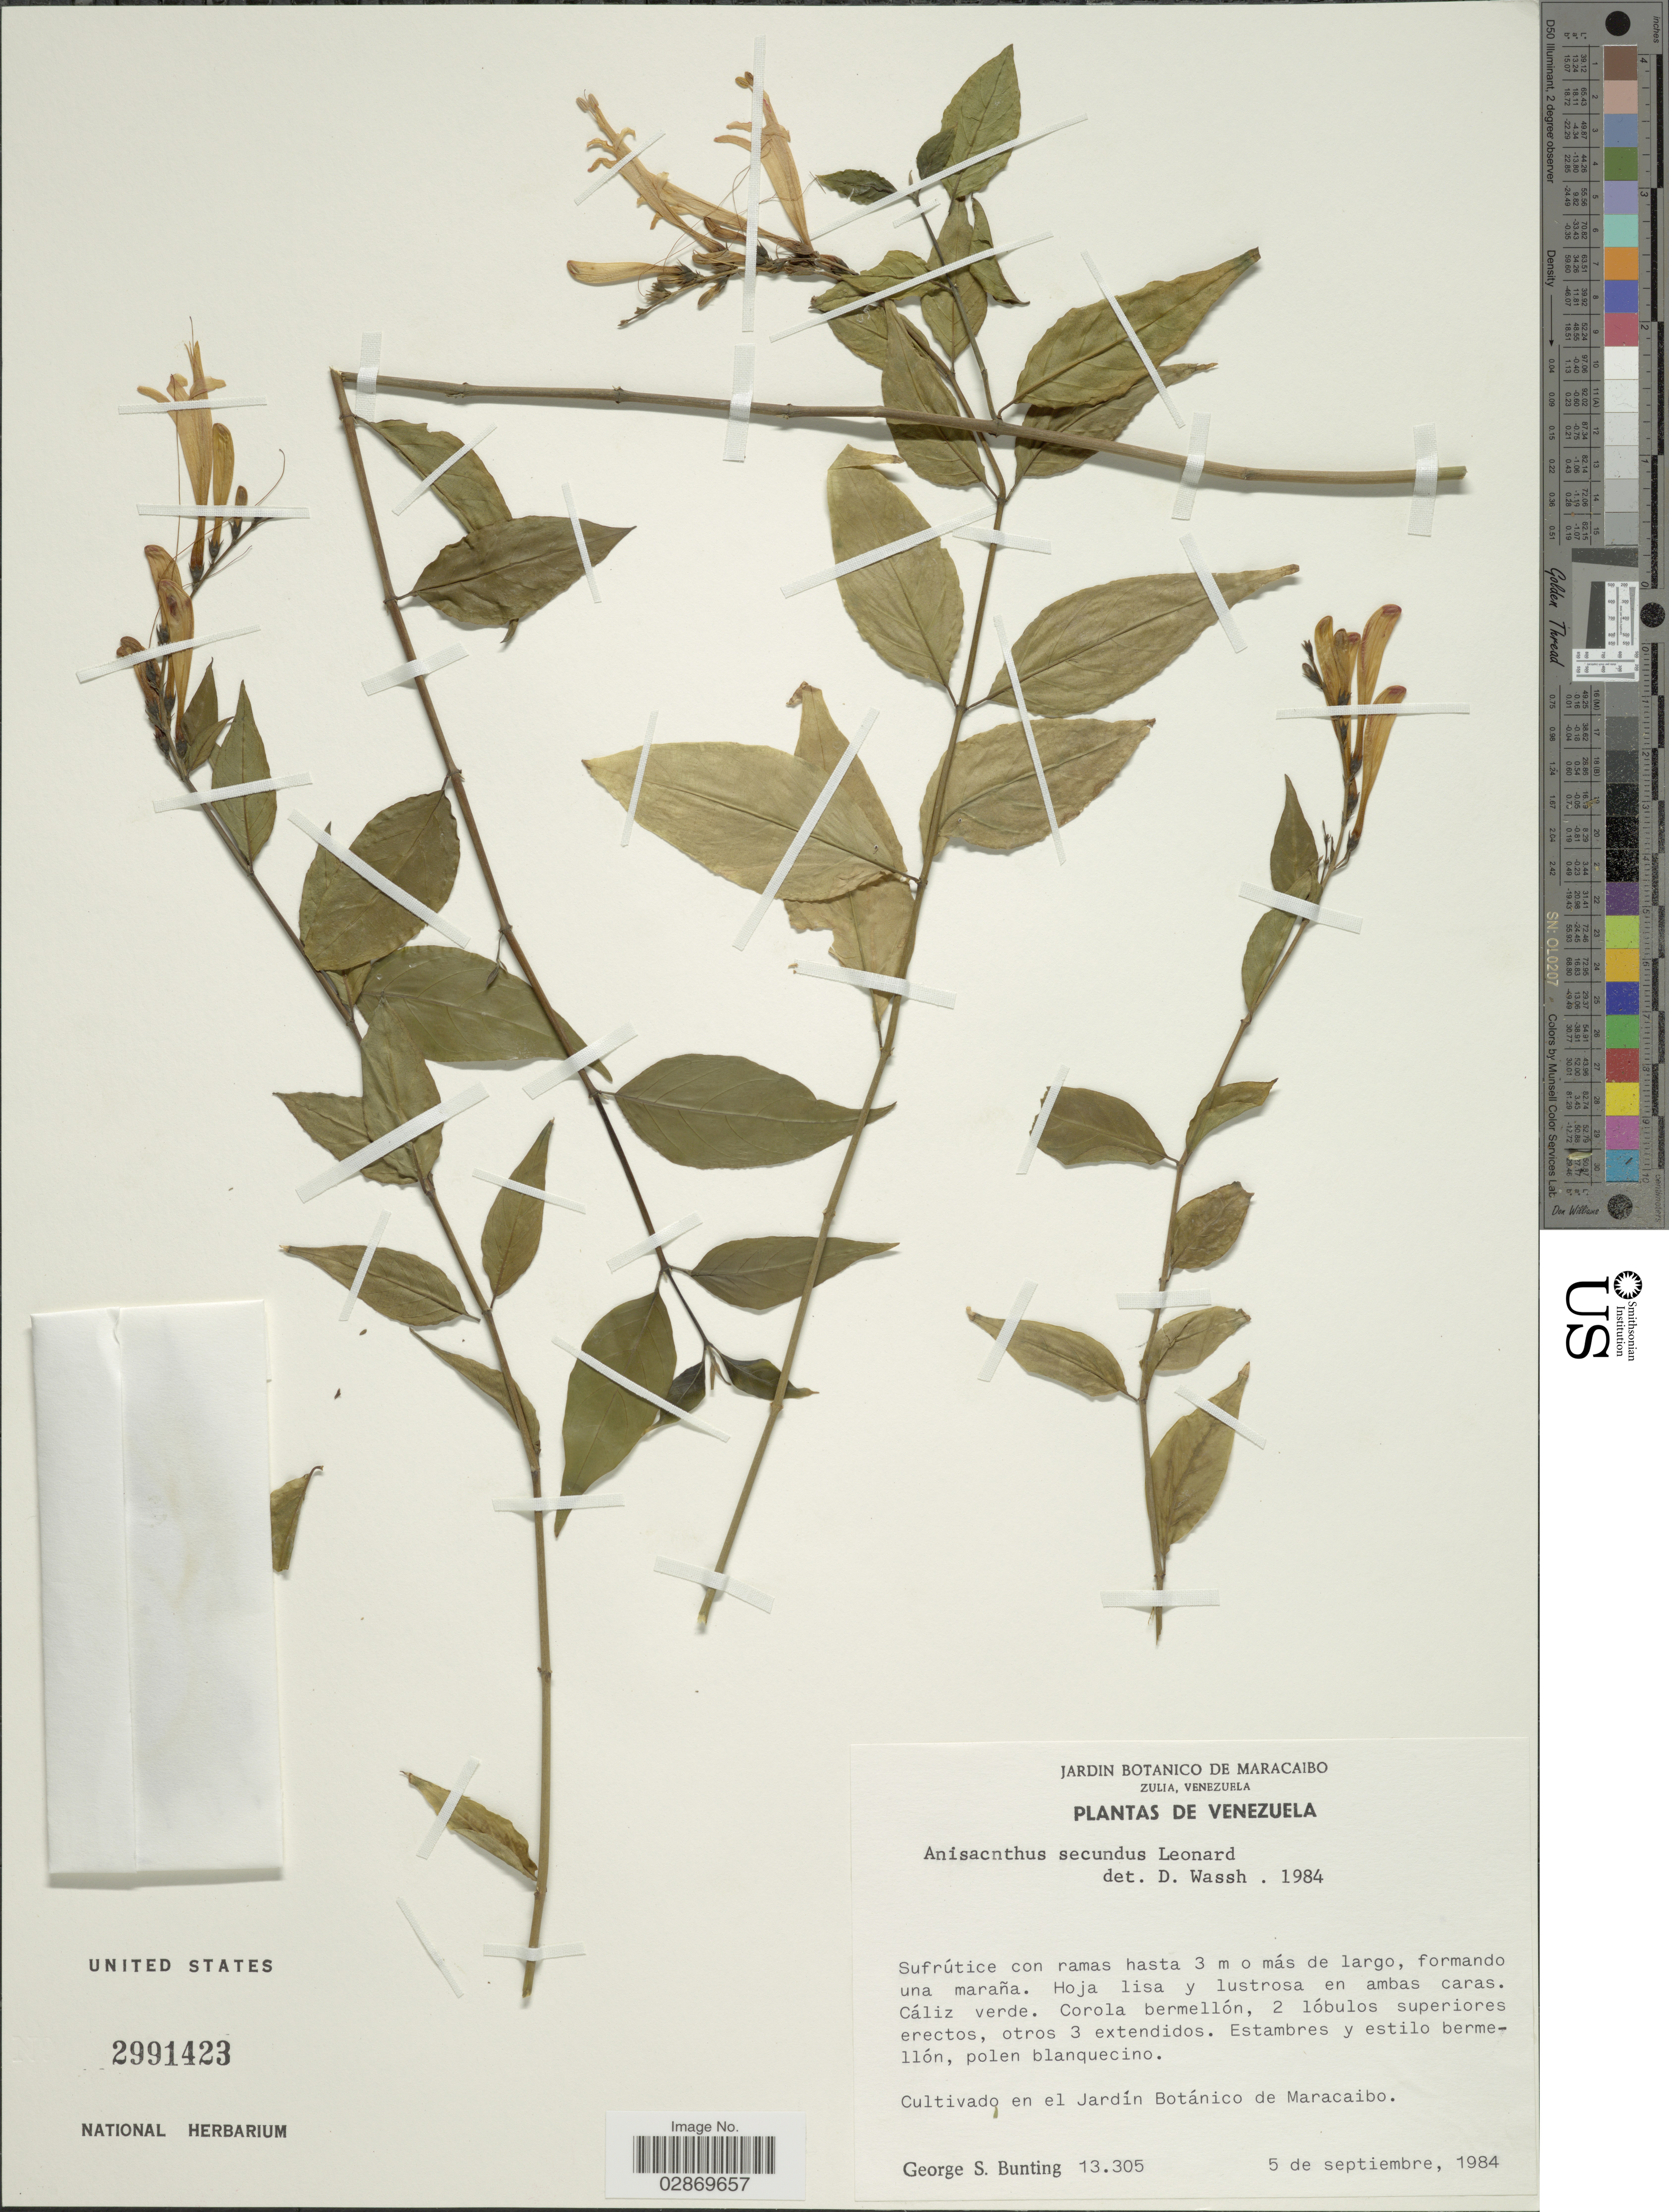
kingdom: Plantae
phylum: Tracheophyta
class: Magnoliopsida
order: Lamiales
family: Acanthaceae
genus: Anisacanthus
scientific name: Anisacanthus secundus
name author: Leonard in A.C. Sm.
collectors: G. S. Bunting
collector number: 13305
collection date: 1984-09-05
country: Venezuela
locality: Cultivado en el Jardín Botánico de Maracaibo.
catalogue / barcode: US 2991423